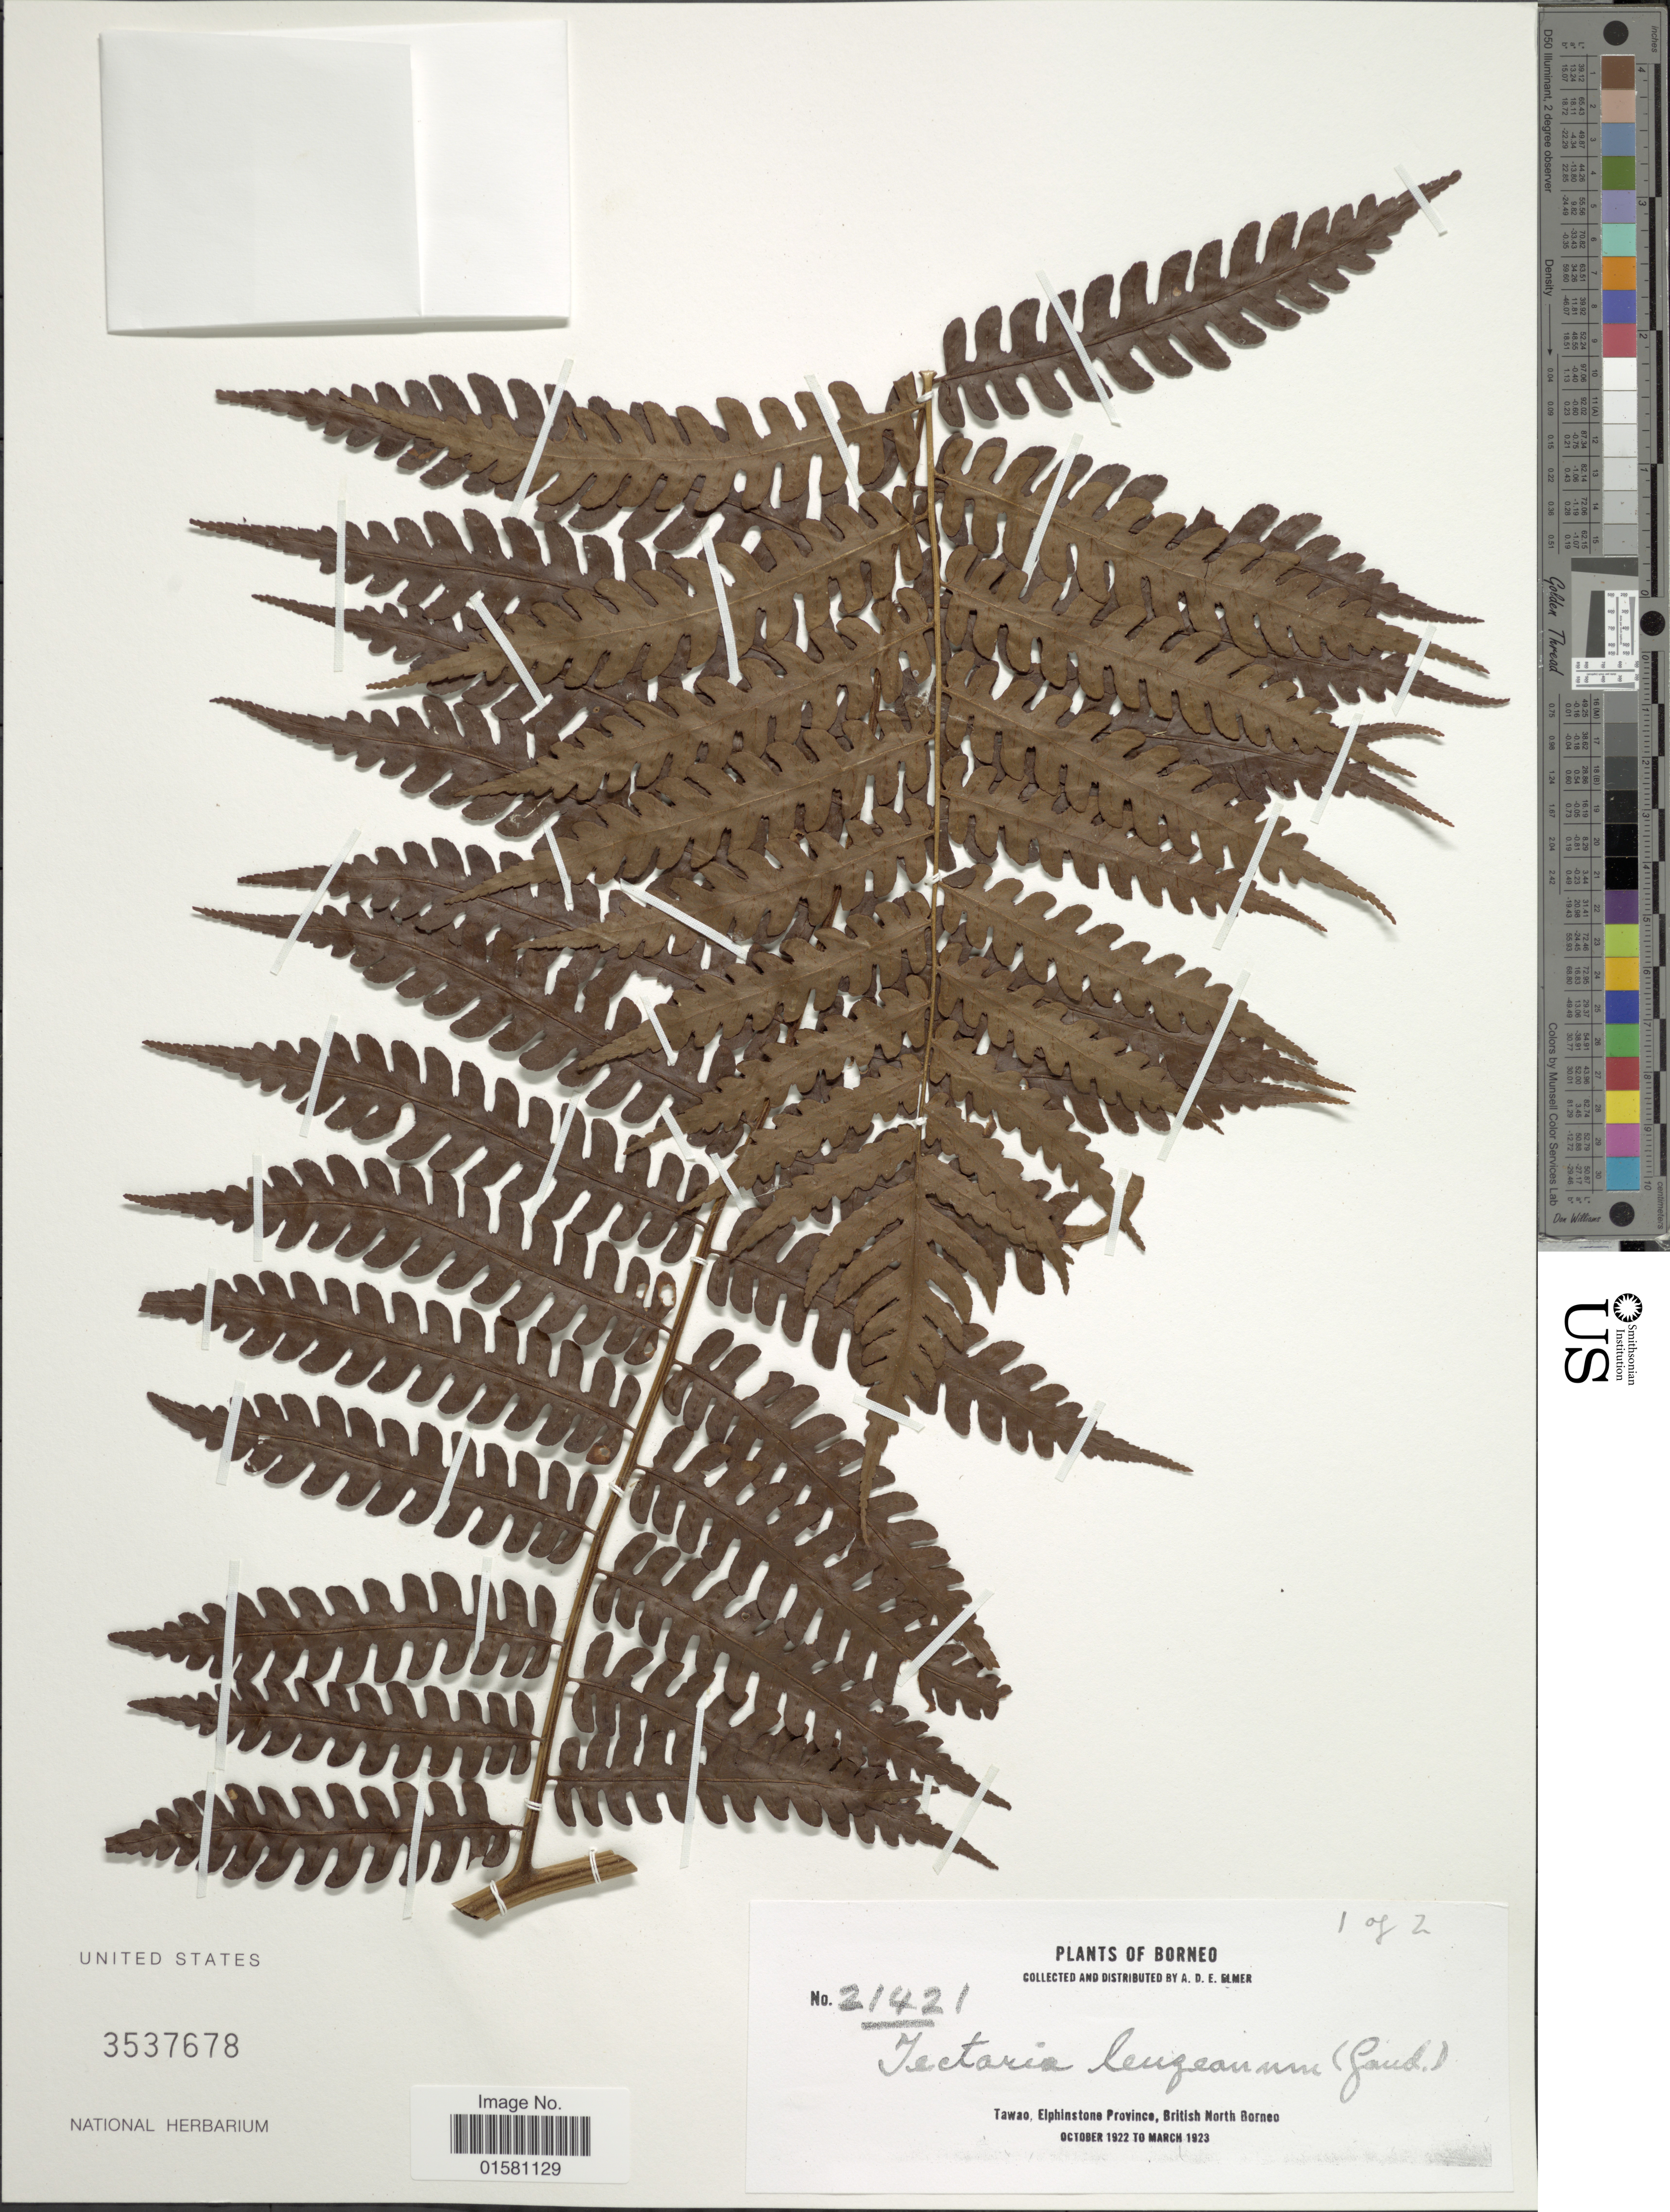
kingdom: Plantae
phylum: Tracheophyta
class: Polypodiopsida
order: Polypodiales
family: Tectariaceae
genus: Tectaria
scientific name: Tectaria leuzeana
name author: (Gaudich.) Copel.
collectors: A. D. E. Elmer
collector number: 21421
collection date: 1922-10/1923-03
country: Malaysia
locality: Tawao, Elphinstone Province, British North Borneo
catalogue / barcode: US 3537678